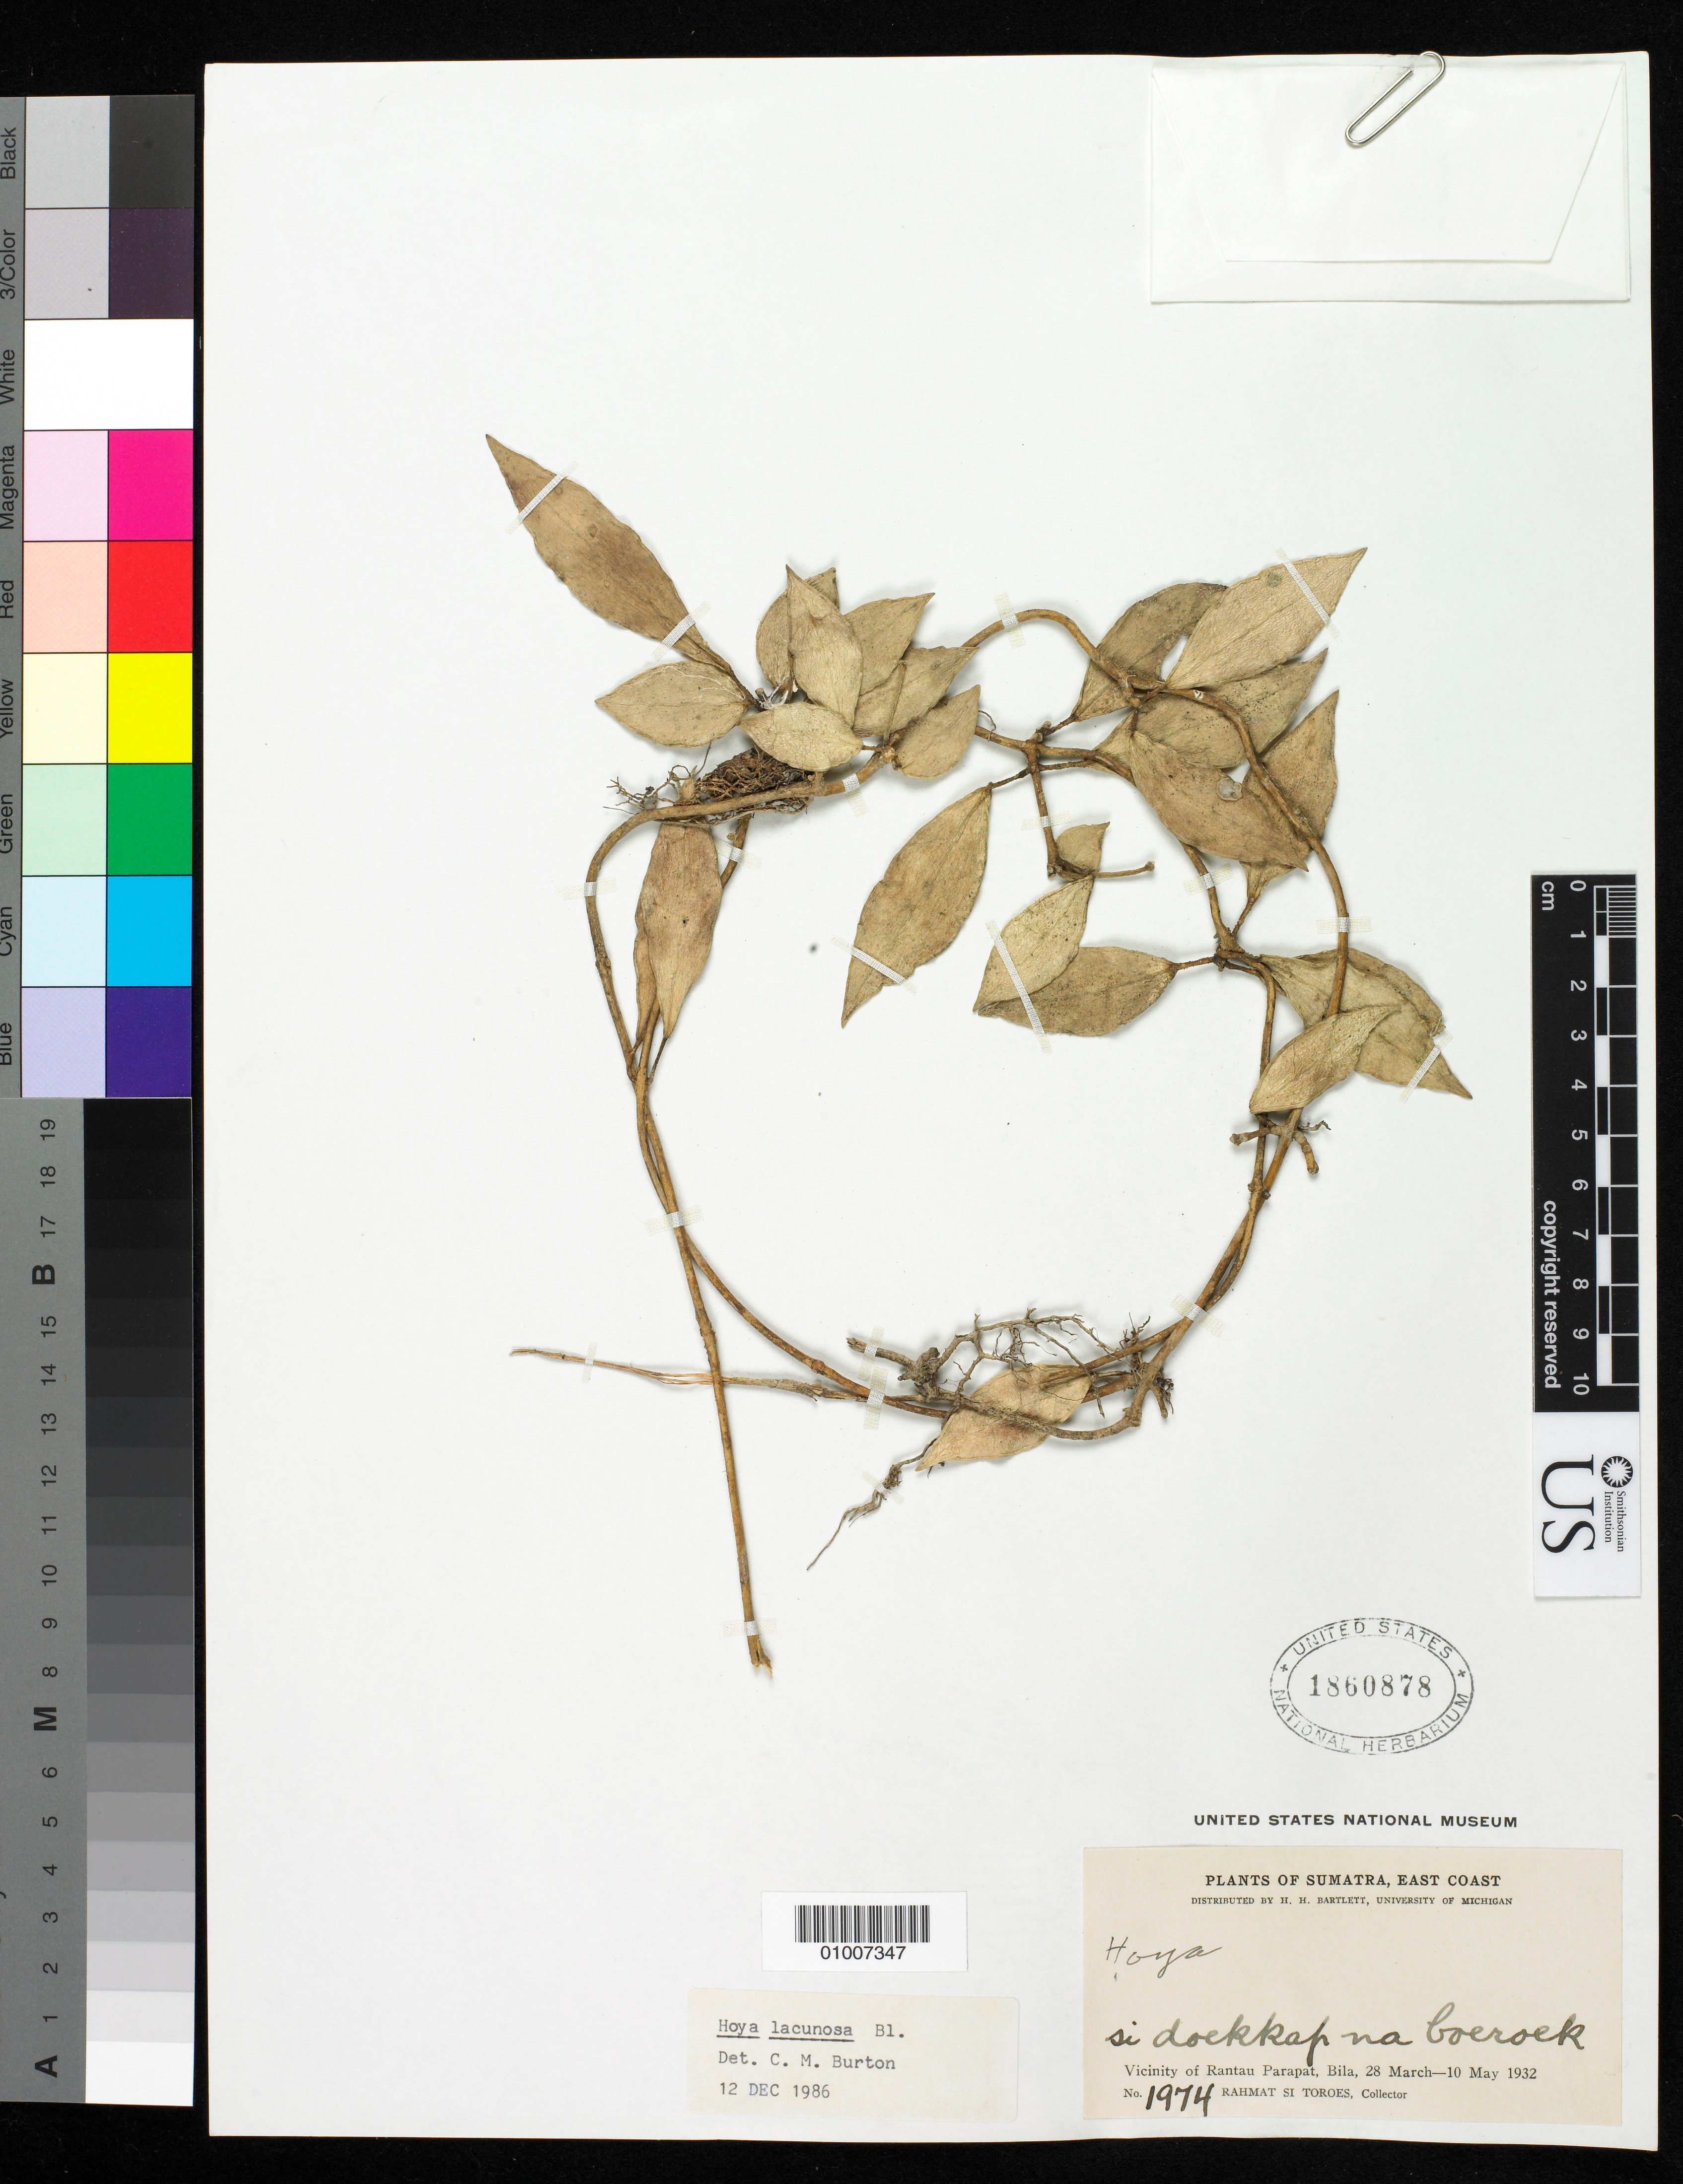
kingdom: Plantae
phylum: Tracheophyta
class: Magnoliopsida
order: Gentianales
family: Apocynaceae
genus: Hoya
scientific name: Hoya lacunosa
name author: Blume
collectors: Rahmat Si Boeea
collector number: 1974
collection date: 1932-03-28/1932-05-10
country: Indonesia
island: Sumatra I.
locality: (East Coast) Vicinity of Rantau Parapat, Bila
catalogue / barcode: US 1860878